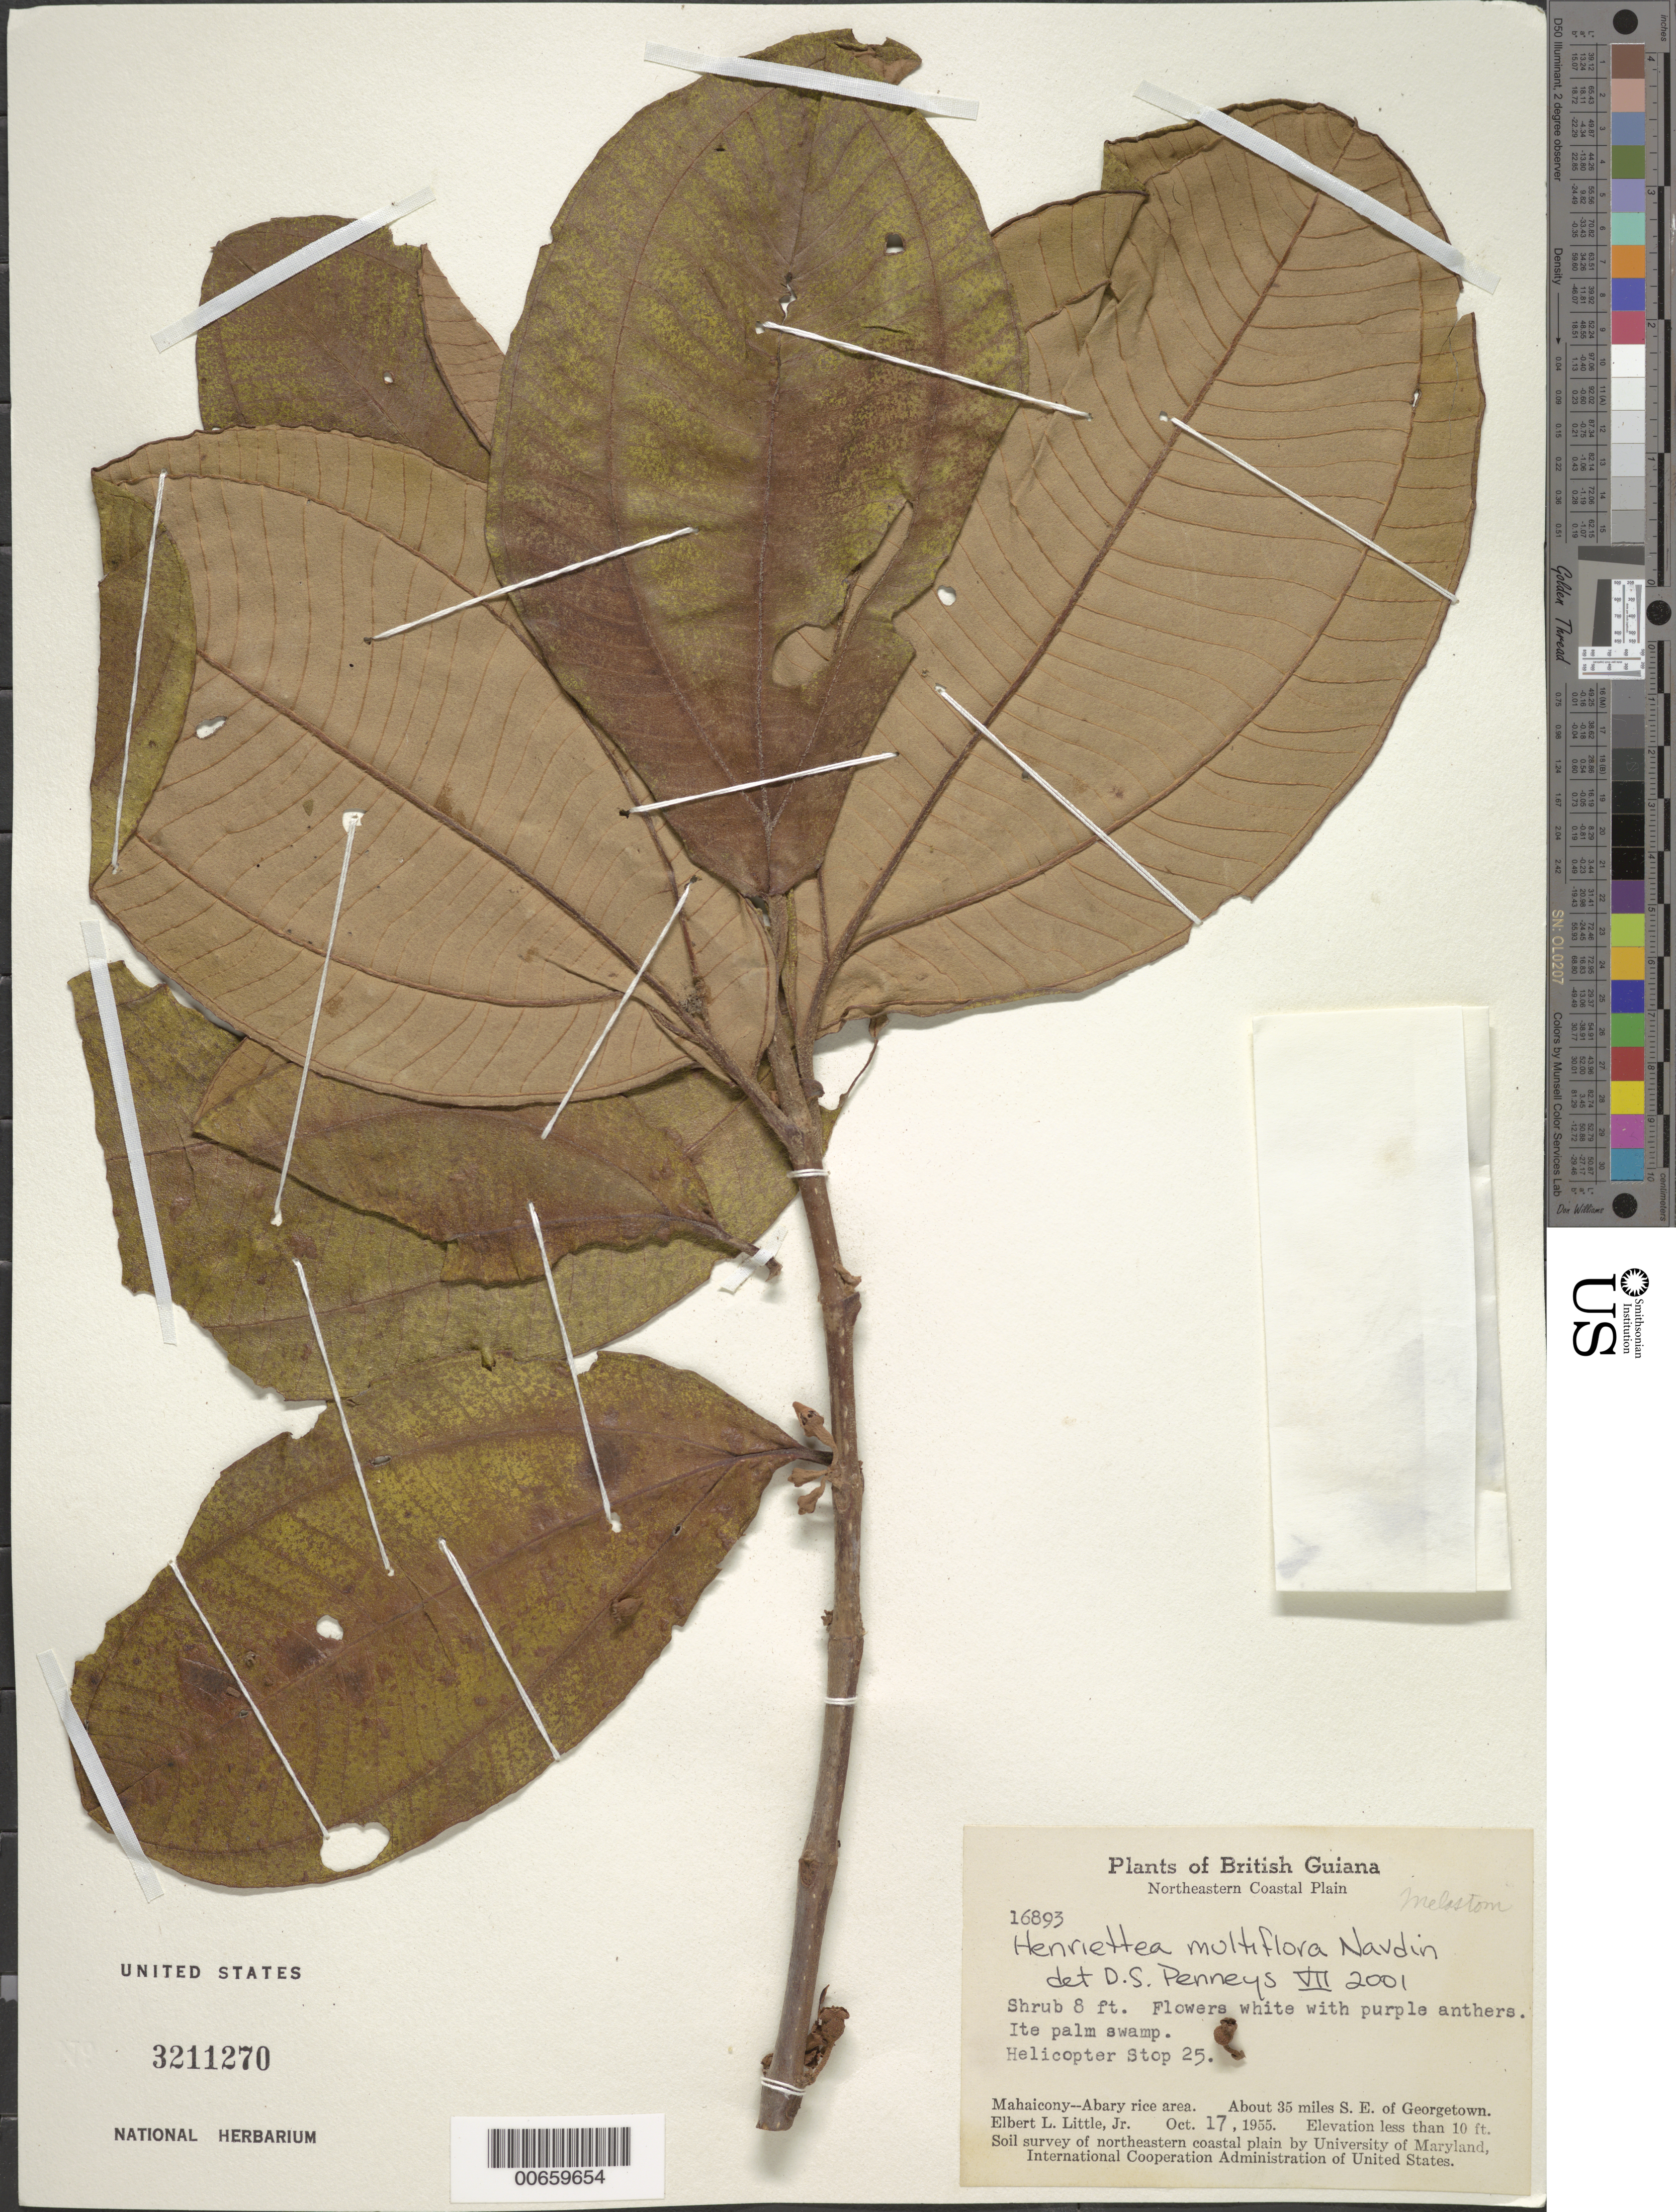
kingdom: Plantae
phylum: Tracheophyta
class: Magnoliopsida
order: Myrtales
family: Melastomataceae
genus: Henriettea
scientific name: Henriettea multiflora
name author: Naudin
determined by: Almeda, F.; Penneys, D. S.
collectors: E. L. Little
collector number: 16893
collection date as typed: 17-Oct-55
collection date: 1955-10-17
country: Guyana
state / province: Mahaica-Berbice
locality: Mahaicony-Abary rice area, E bank Demerara R., about 35 mi. SE of Georgetown, Helicopter stop 25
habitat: Ite palm swamp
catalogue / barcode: US 3211270